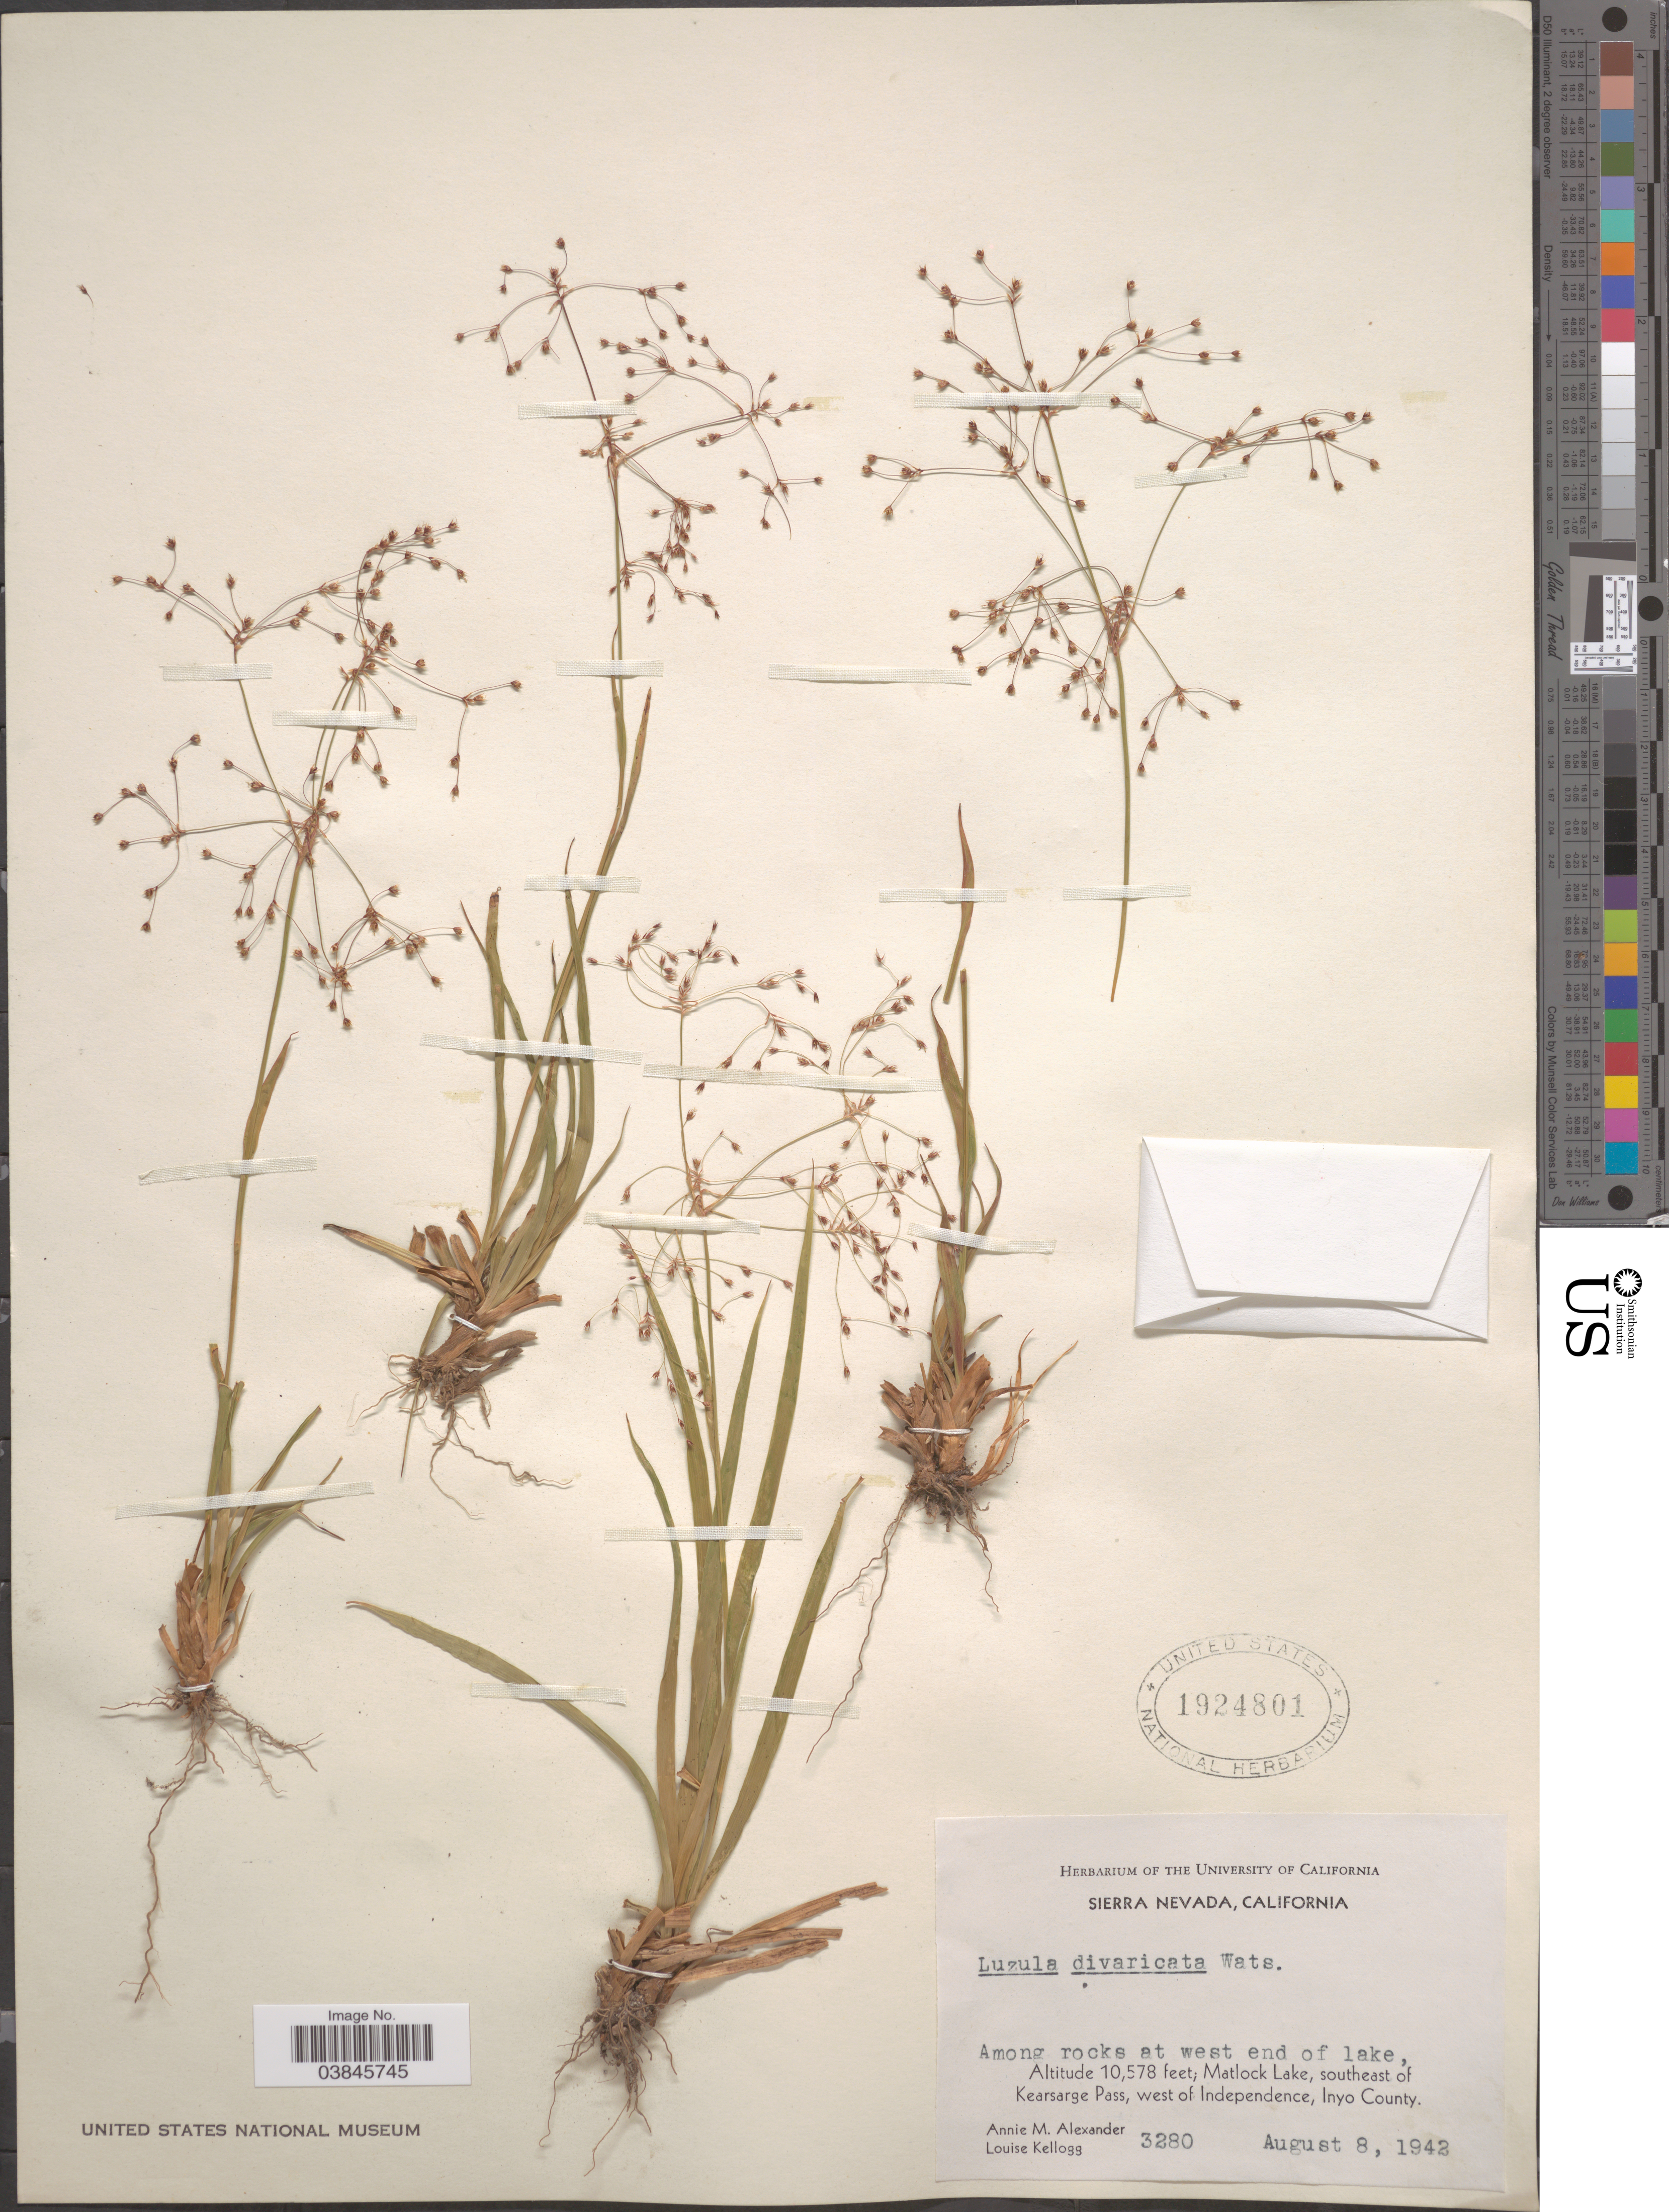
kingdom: Plantae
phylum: Tracheophyta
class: Liliopsida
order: Poales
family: Juncaceae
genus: Luzula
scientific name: Luzula divaricata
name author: S. Watson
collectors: A. M. Alexander & L. Kellogg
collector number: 3280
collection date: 1942-08-08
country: United States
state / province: California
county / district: Inyo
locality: Sierra Nevada. At west end of lake, Matlock Lake, southeast of Kearsarge Pass, west of Independence, Inyo County.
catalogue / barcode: US 1924801